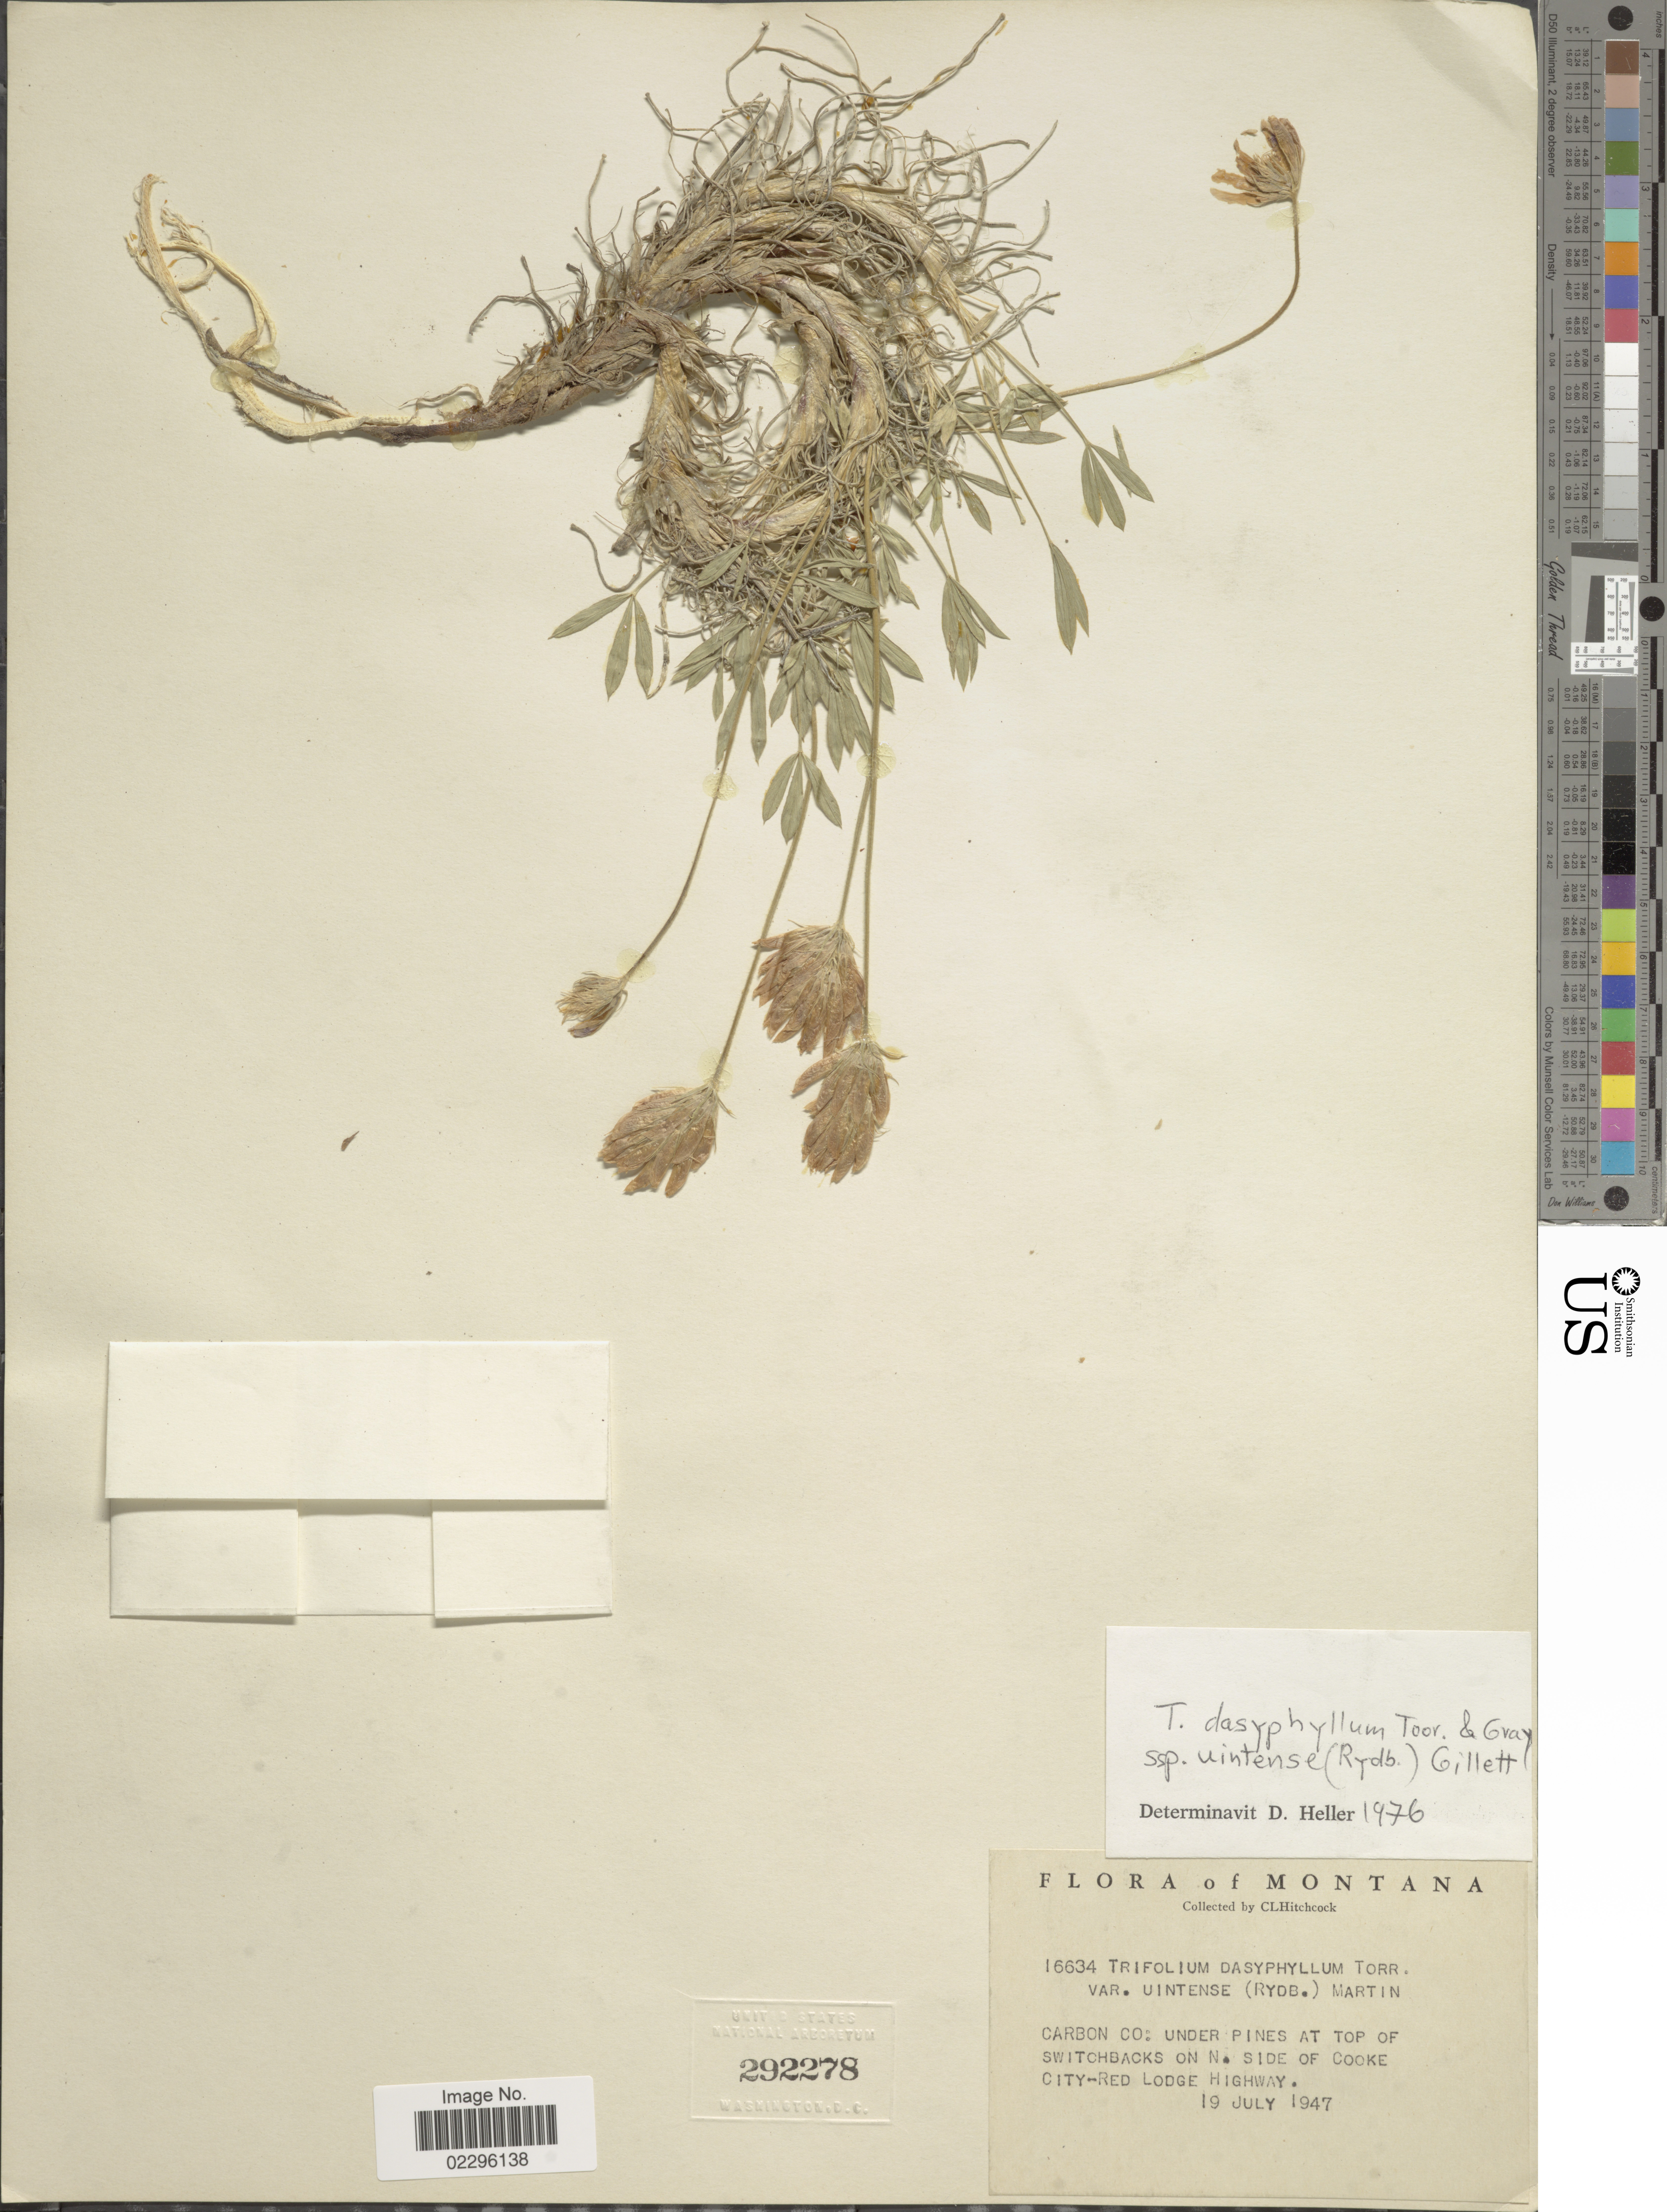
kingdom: Plantae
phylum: Tracheophyta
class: Magnoliopsida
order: Fabales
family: Fabaceae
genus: Trifolium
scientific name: Trifolium dasyphyllum subsp. uintense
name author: (Rydb.) J.M. Gillett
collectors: C. L. Hitchcock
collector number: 16634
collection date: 1947-07-19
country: United States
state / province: Montana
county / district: Carbon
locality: Under pines at top of switchbacks on N. side of Cooke City-Red Lodge Highway